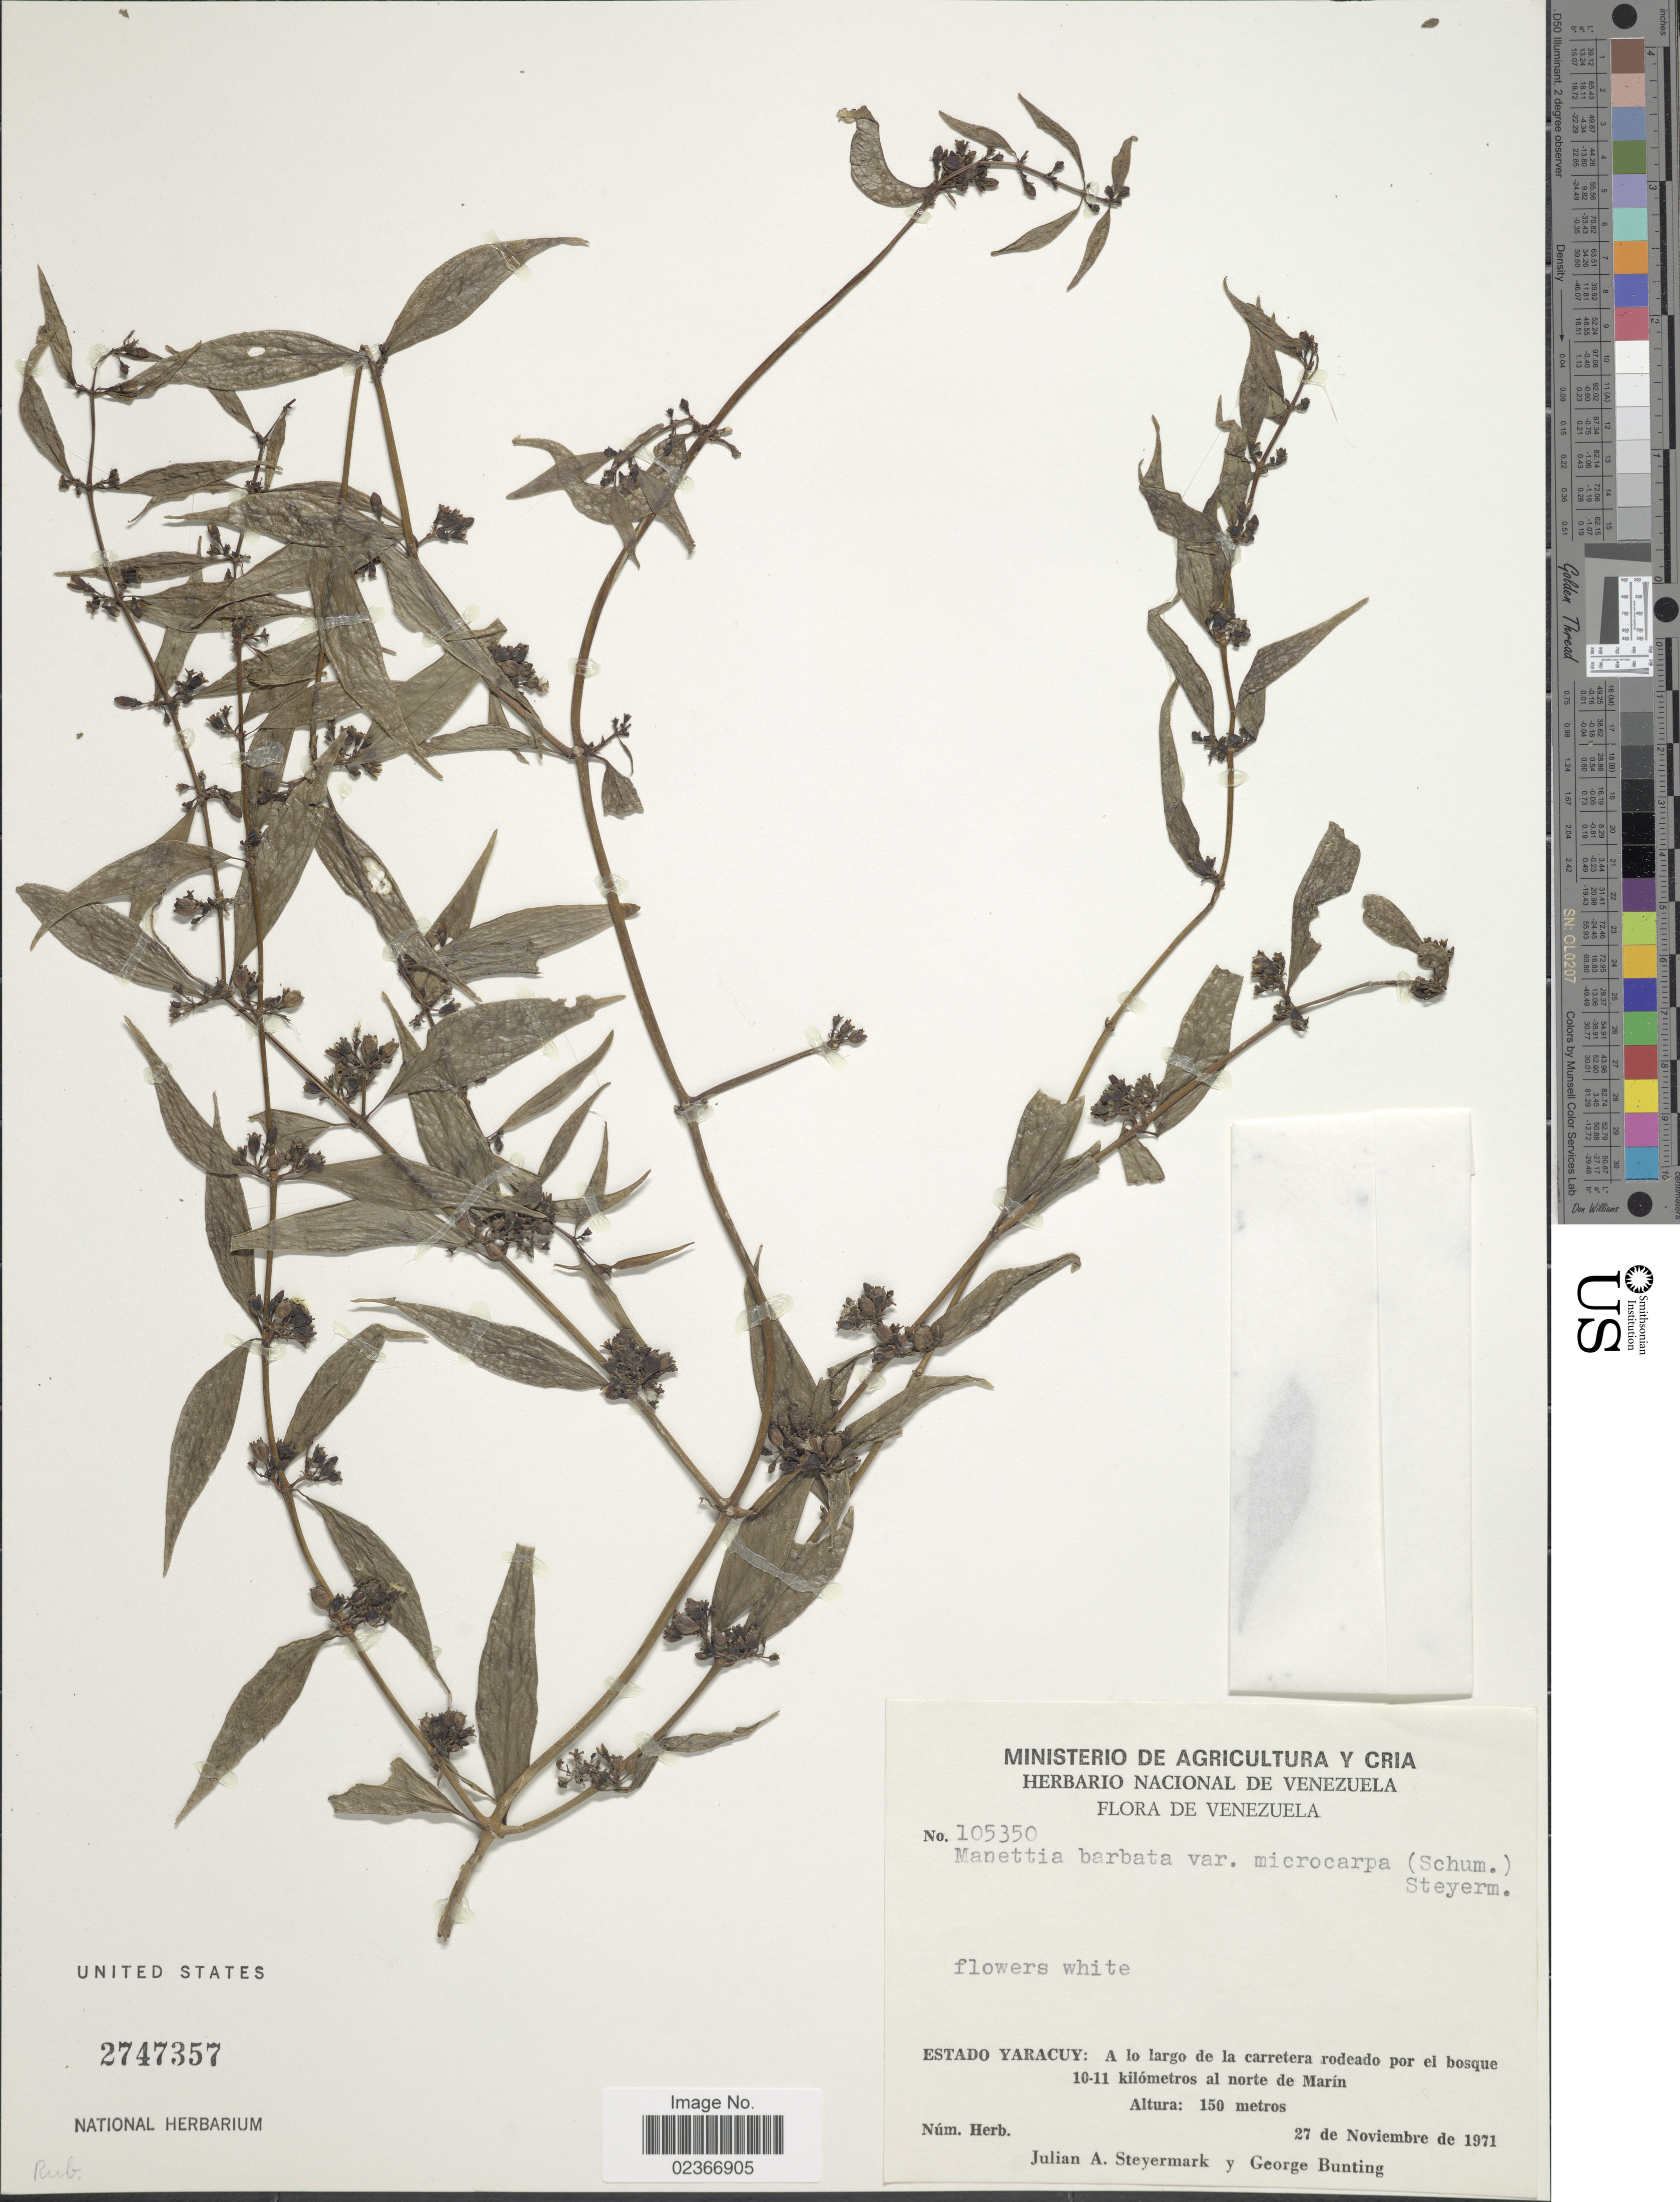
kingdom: Plantae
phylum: Tracheophyta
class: Magnoliopsida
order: Gentianales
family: Rubiaceae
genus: Manettia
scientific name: Manettia barbata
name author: Oerst.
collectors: J. Steyermark & G. S. Bunting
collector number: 105350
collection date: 1971-11-27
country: Venezuela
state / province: Yaracuy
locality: Estado Yaracuy: A lo largo de la carretera rodeado por el bosque 10- 11 kilometros al norte de Marin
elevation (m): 150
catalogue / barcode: US 2747357